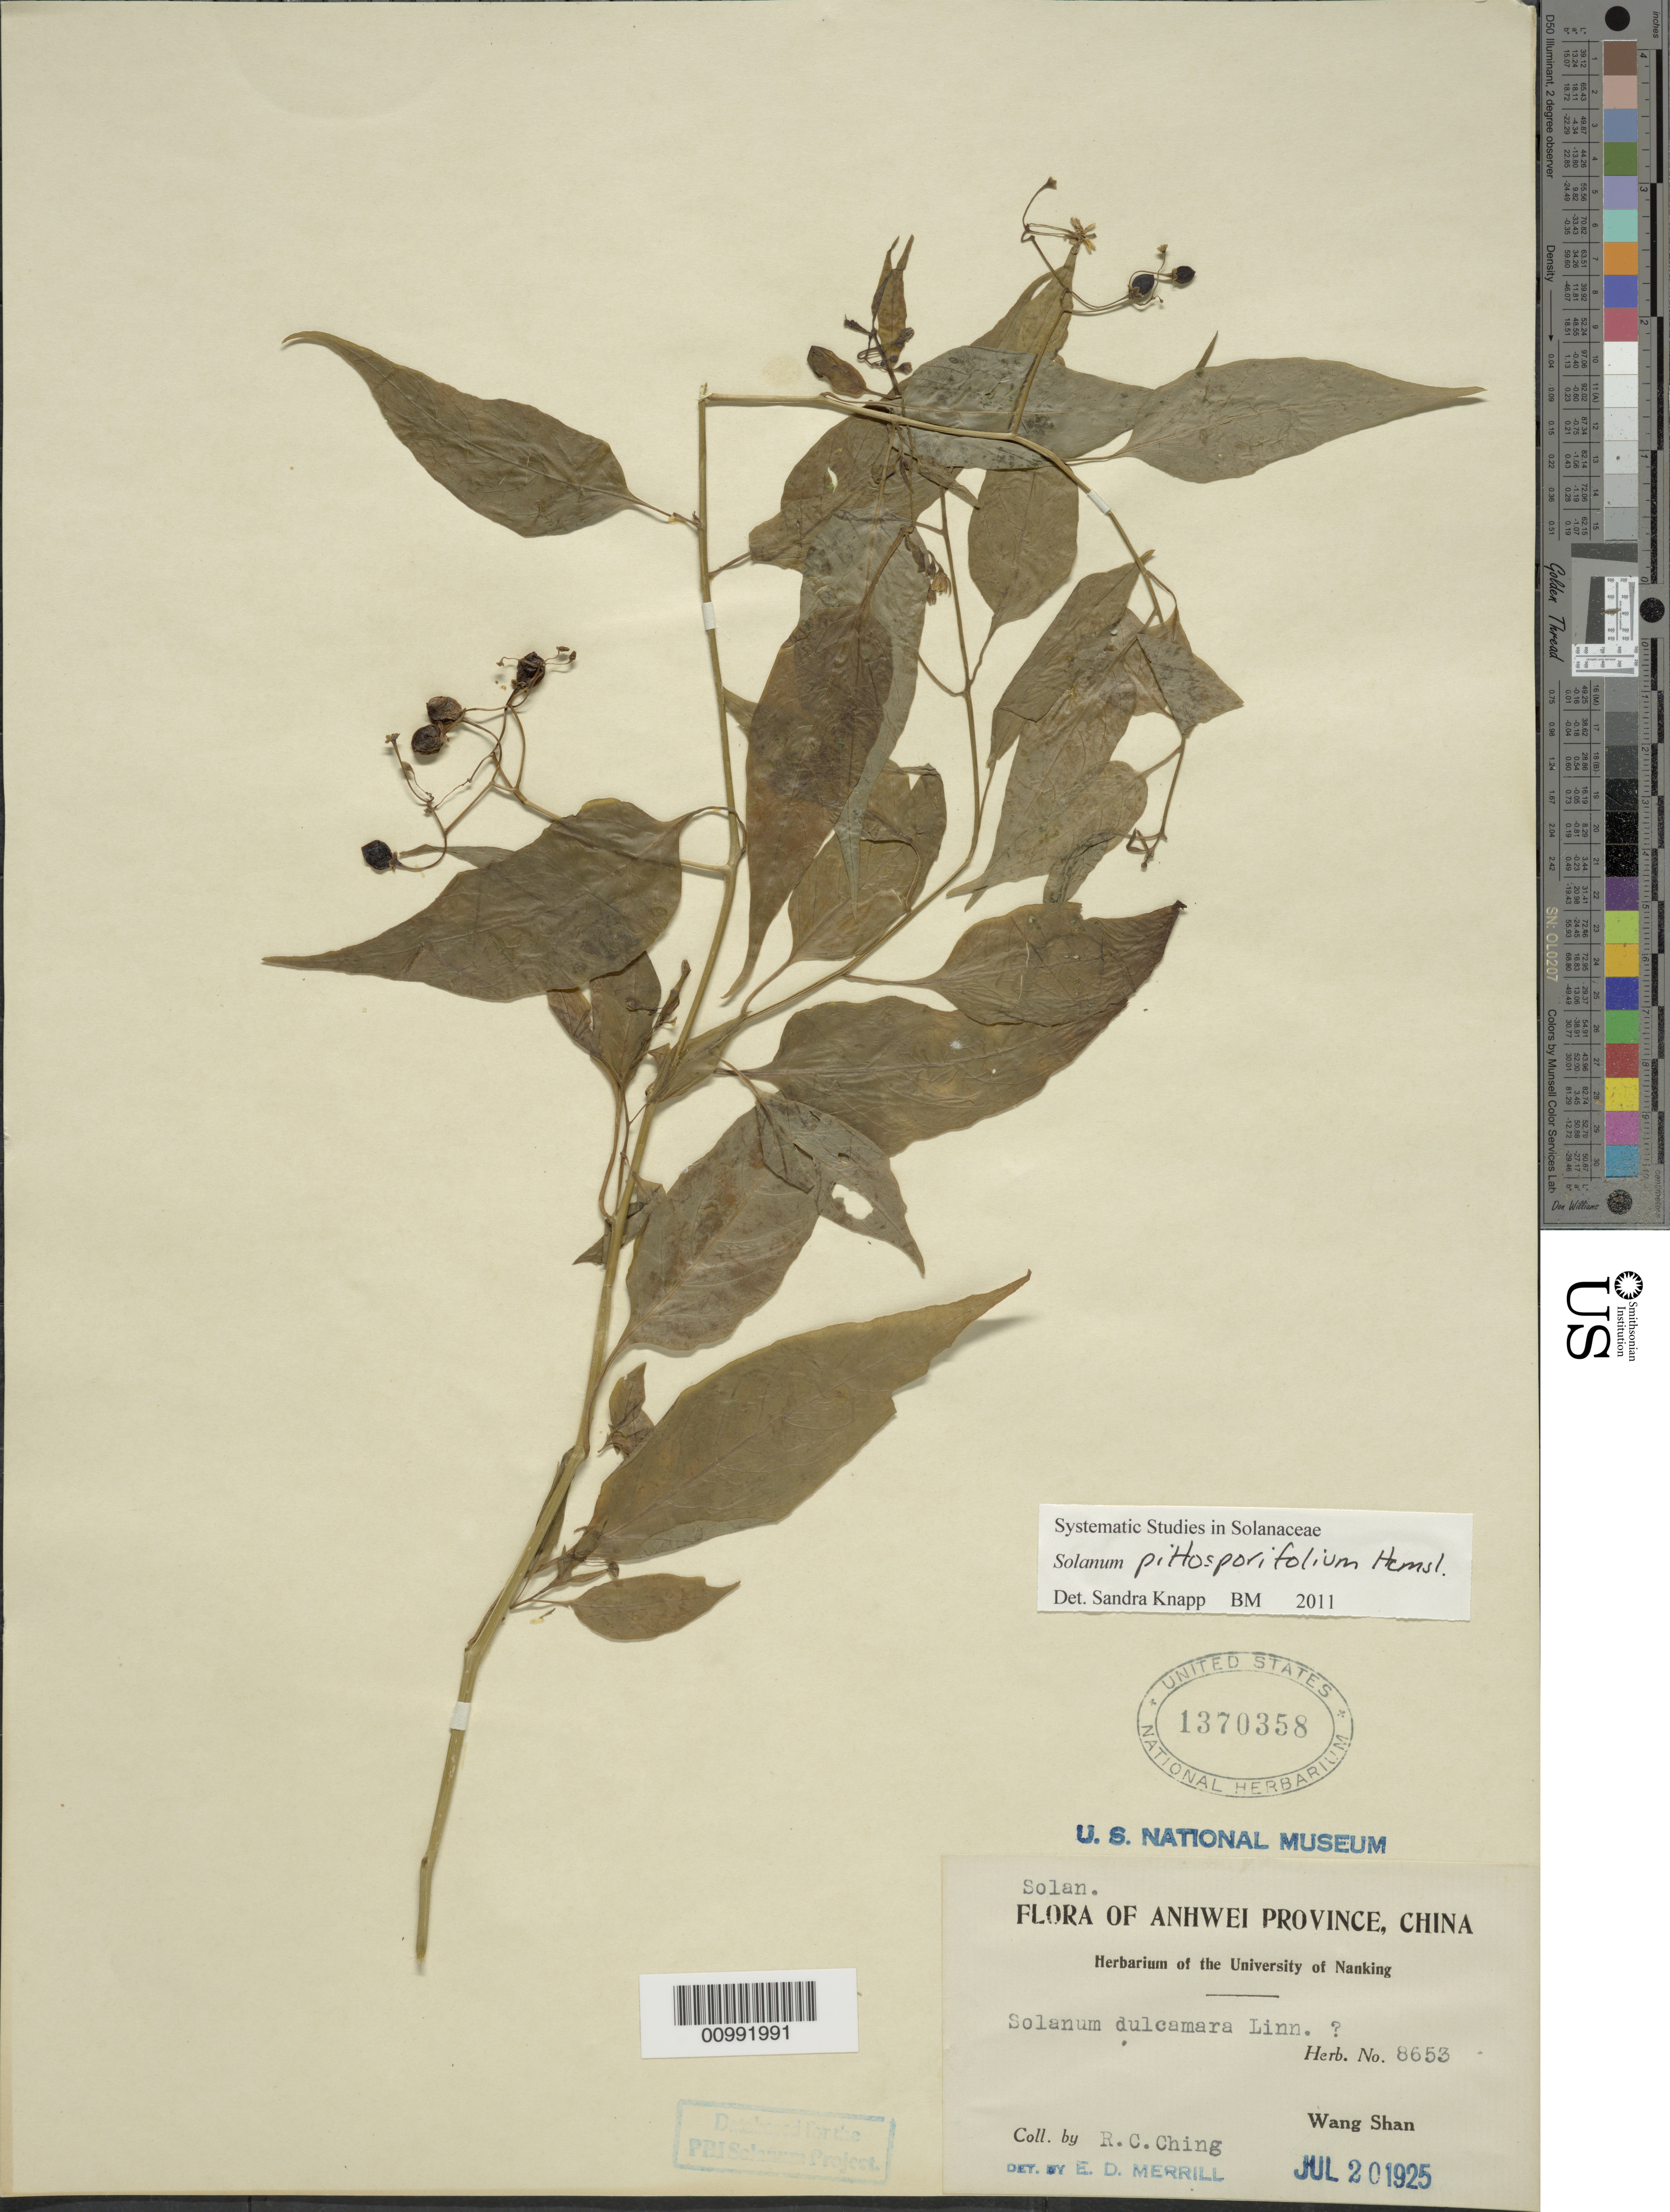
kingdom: Plantae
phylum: Tracheophyta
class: Magnoliopsida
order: Solanales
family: Solanaceae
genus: Solanum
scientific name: Solanum pittosporifolium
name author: Hemsl.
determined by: Knapp, S. D.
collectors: R. C. Ching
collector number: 8653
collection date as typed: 20 Jul 1925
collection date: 1925-07-20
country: China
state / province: Anhui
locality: Wang Shan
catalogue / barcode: US 1370358